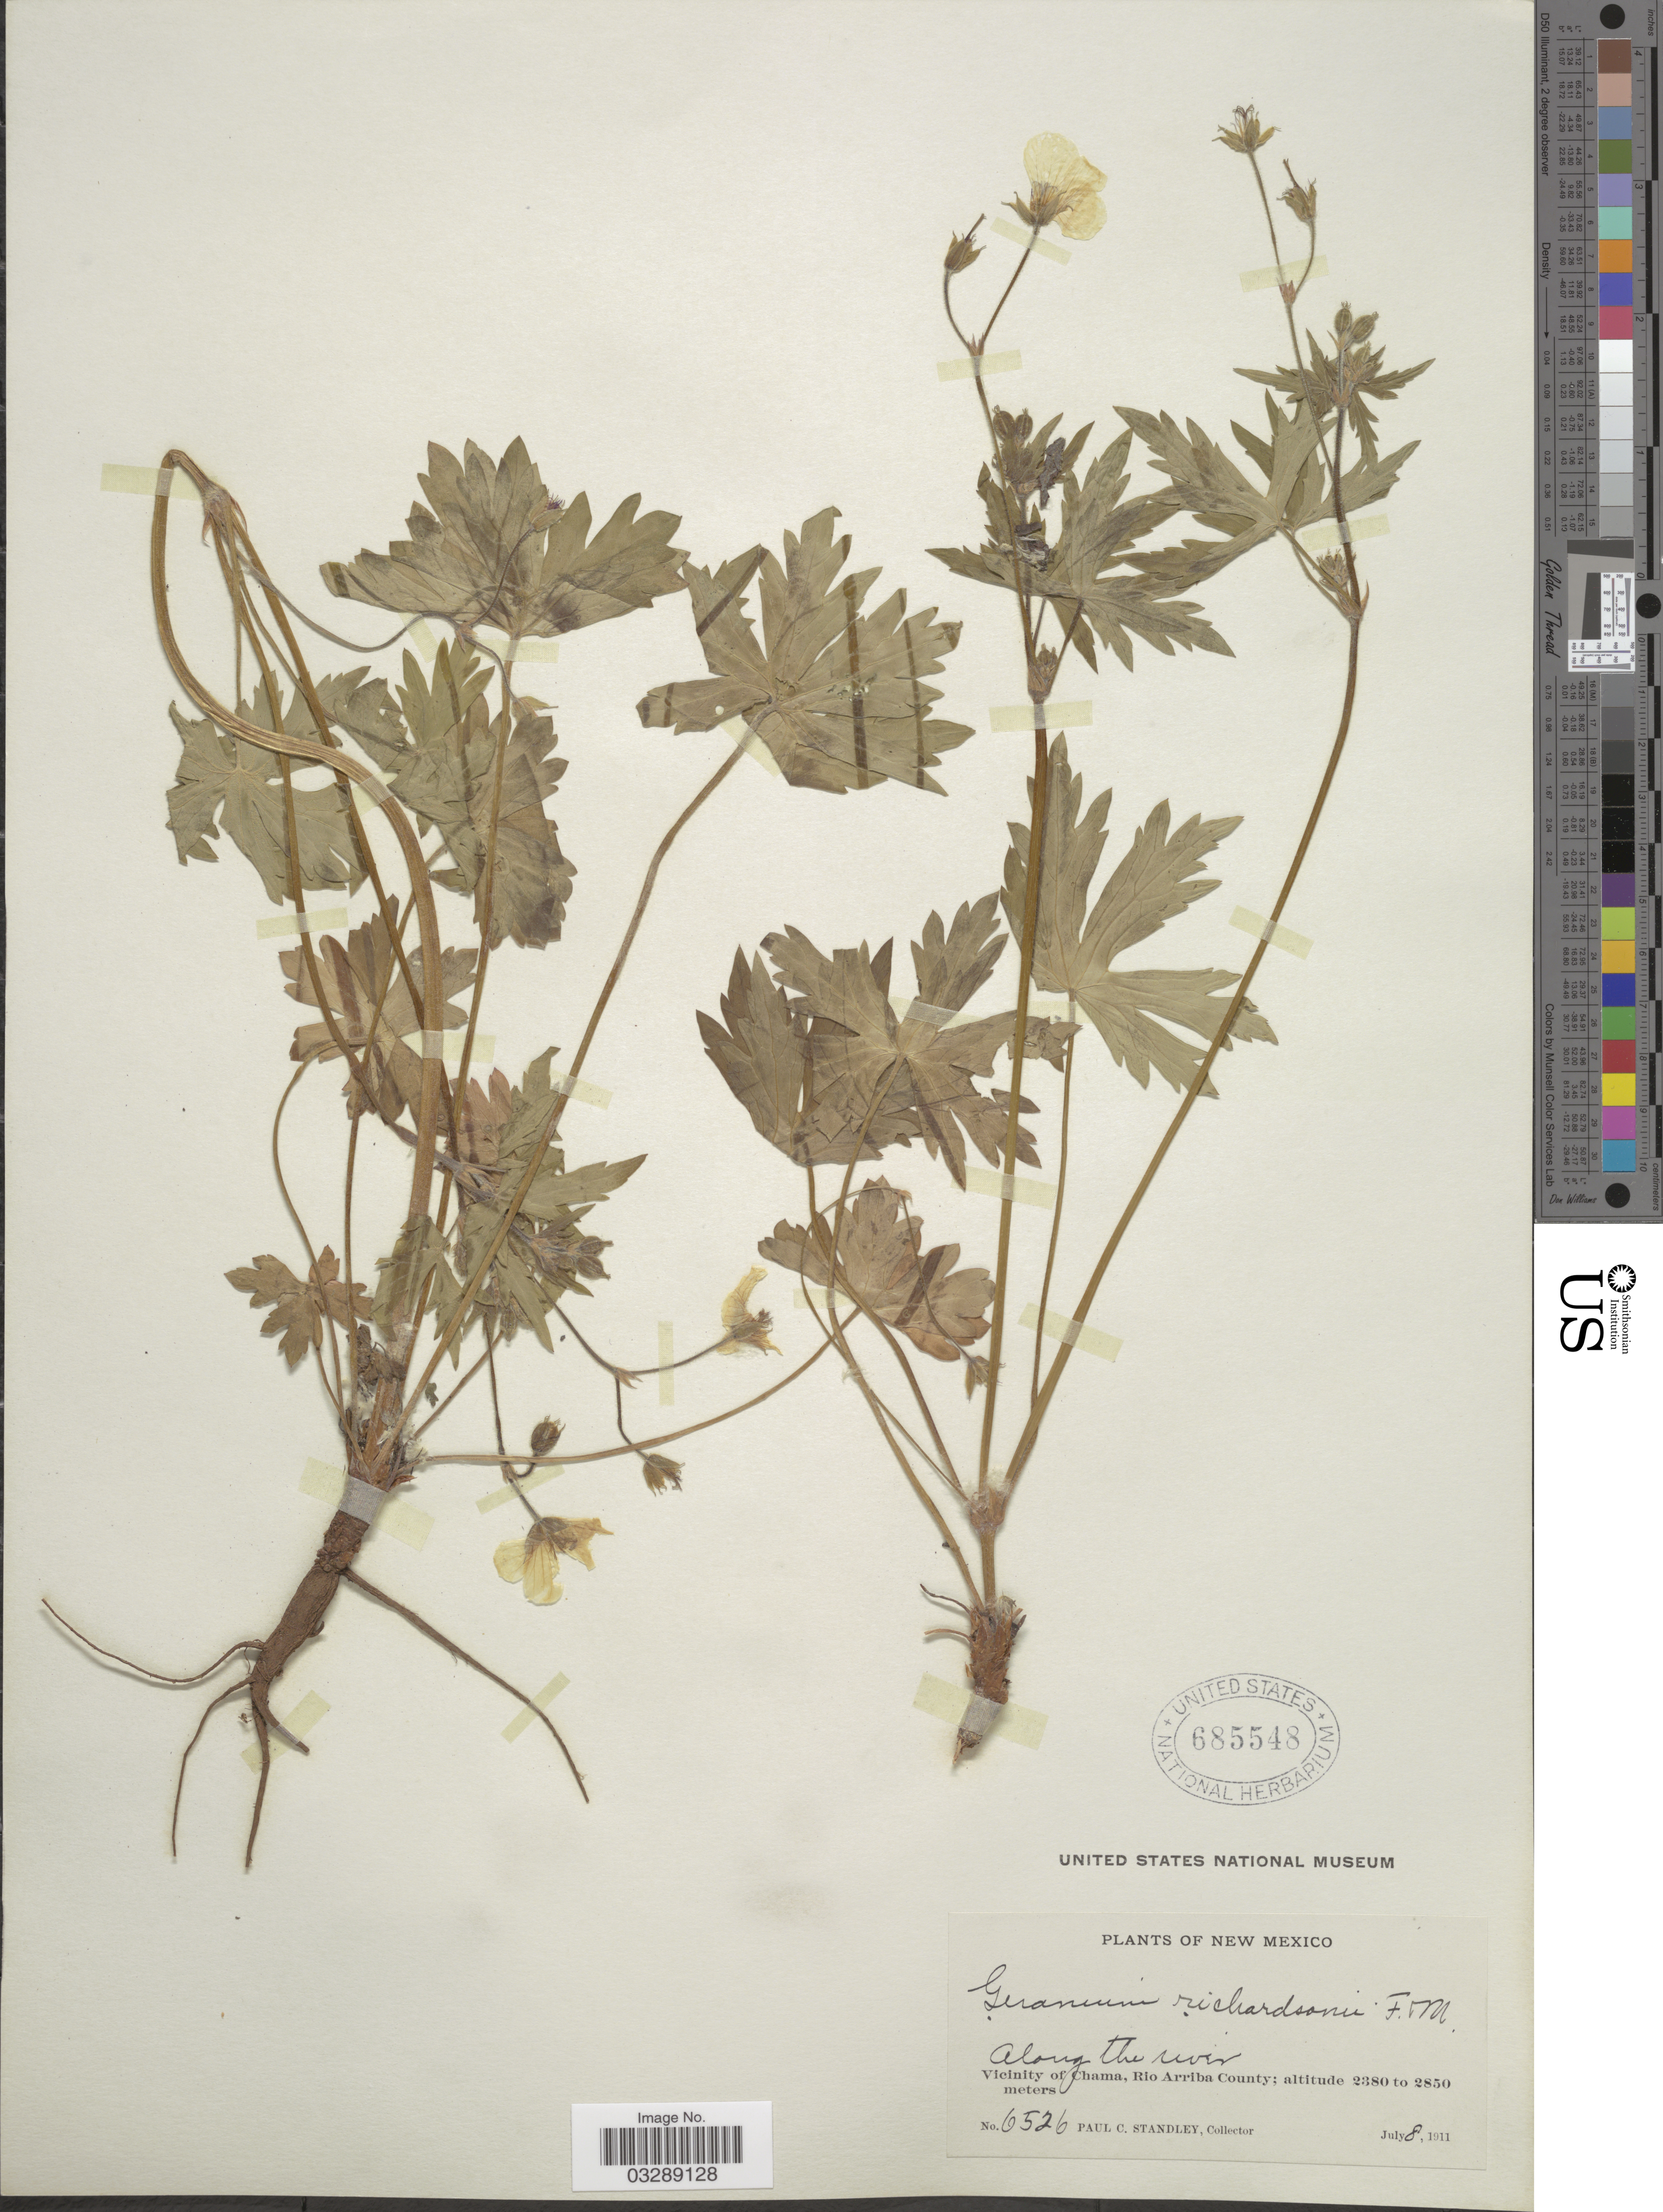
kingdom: Plantae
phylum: Tracheophyta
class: Magnoliopsida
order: Geraniales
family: Geraniaceae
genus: Geranium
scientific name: Geranium richardsonii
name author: Fisch. & Trautv.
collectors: P. C. Standley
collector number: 6526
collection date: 1911-07-08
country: United States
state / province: New Mexico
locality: Along the river. Vicinity of Chama, Rio Arriba County.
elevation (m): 2380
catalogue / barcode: US 685548